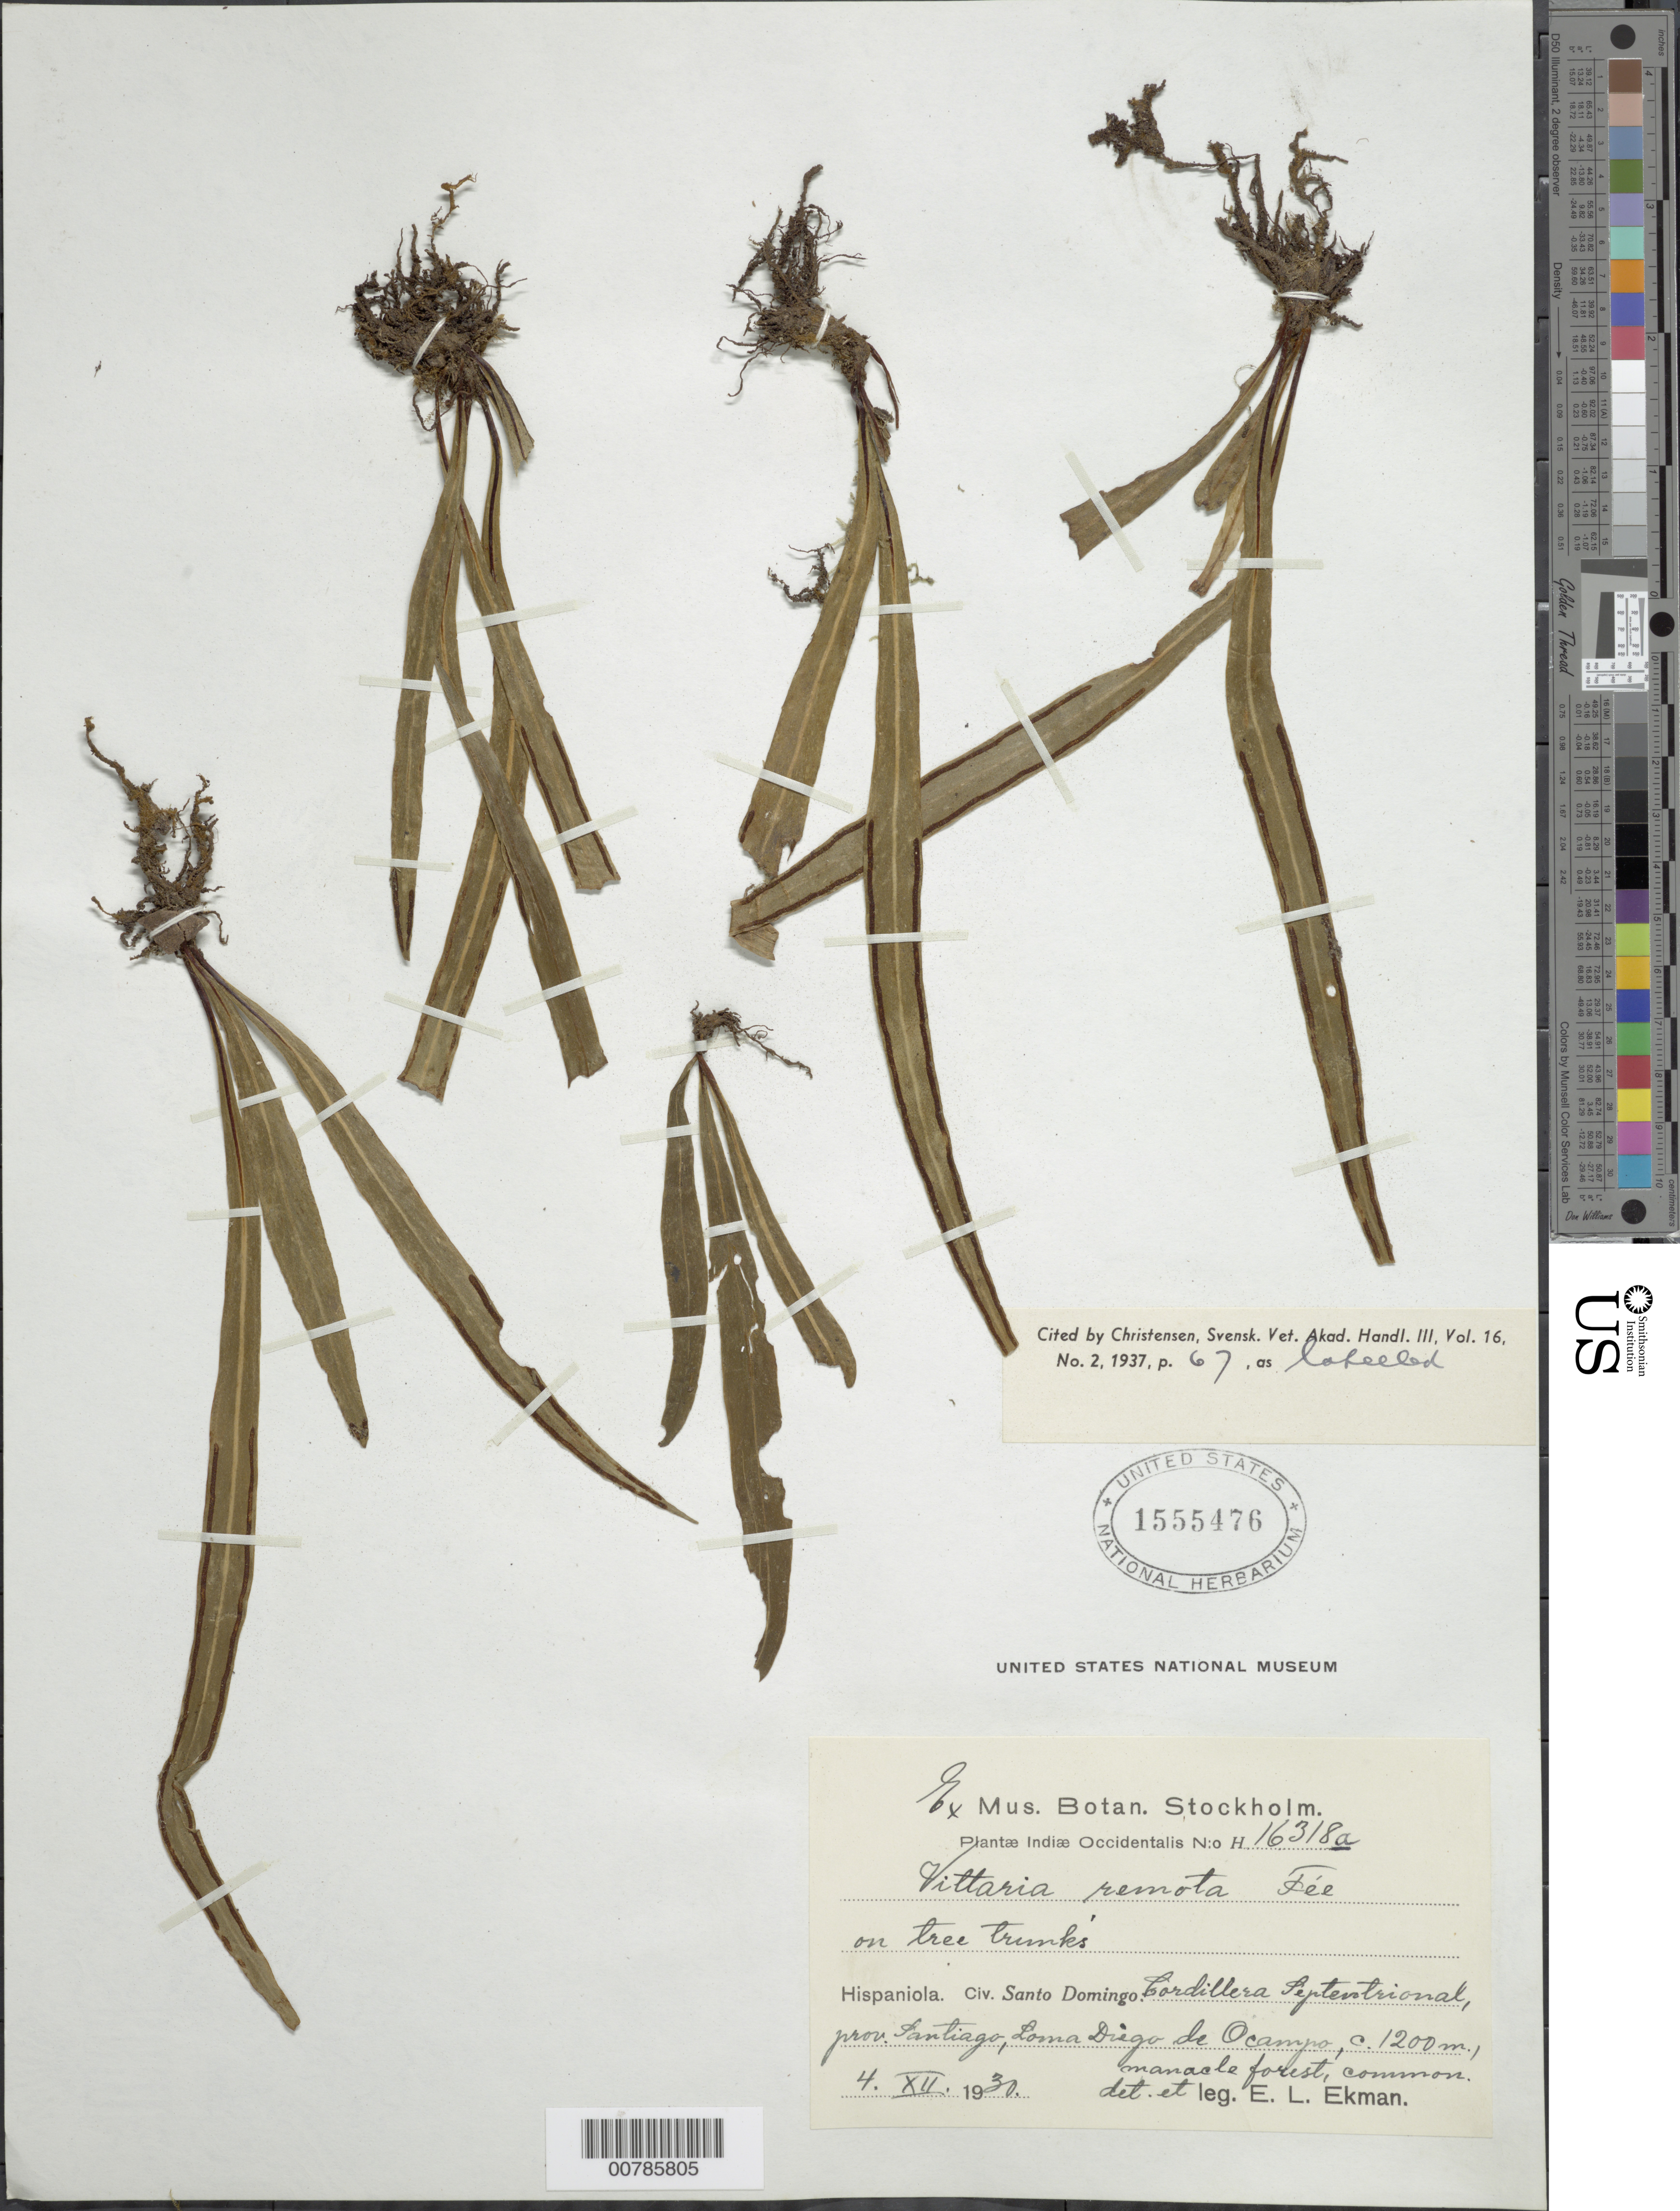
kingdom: Plantae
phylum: Tracheophyta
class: Polypodiopsida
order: Polypodiales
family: Pteridaceae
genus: Radiovittaria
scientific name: Radiovittaria remota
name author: (Fée) E.H. Crane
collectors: E. L. Ekman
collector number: H 16318a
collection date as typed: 04 Dec 1920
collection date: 1920-12-04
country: Dominican Republic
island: Hispaniola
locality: Cordillera Septentrional, Loma Diego de Ocampo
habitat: Manacle forest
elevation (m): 1200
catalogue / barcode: US 1555476